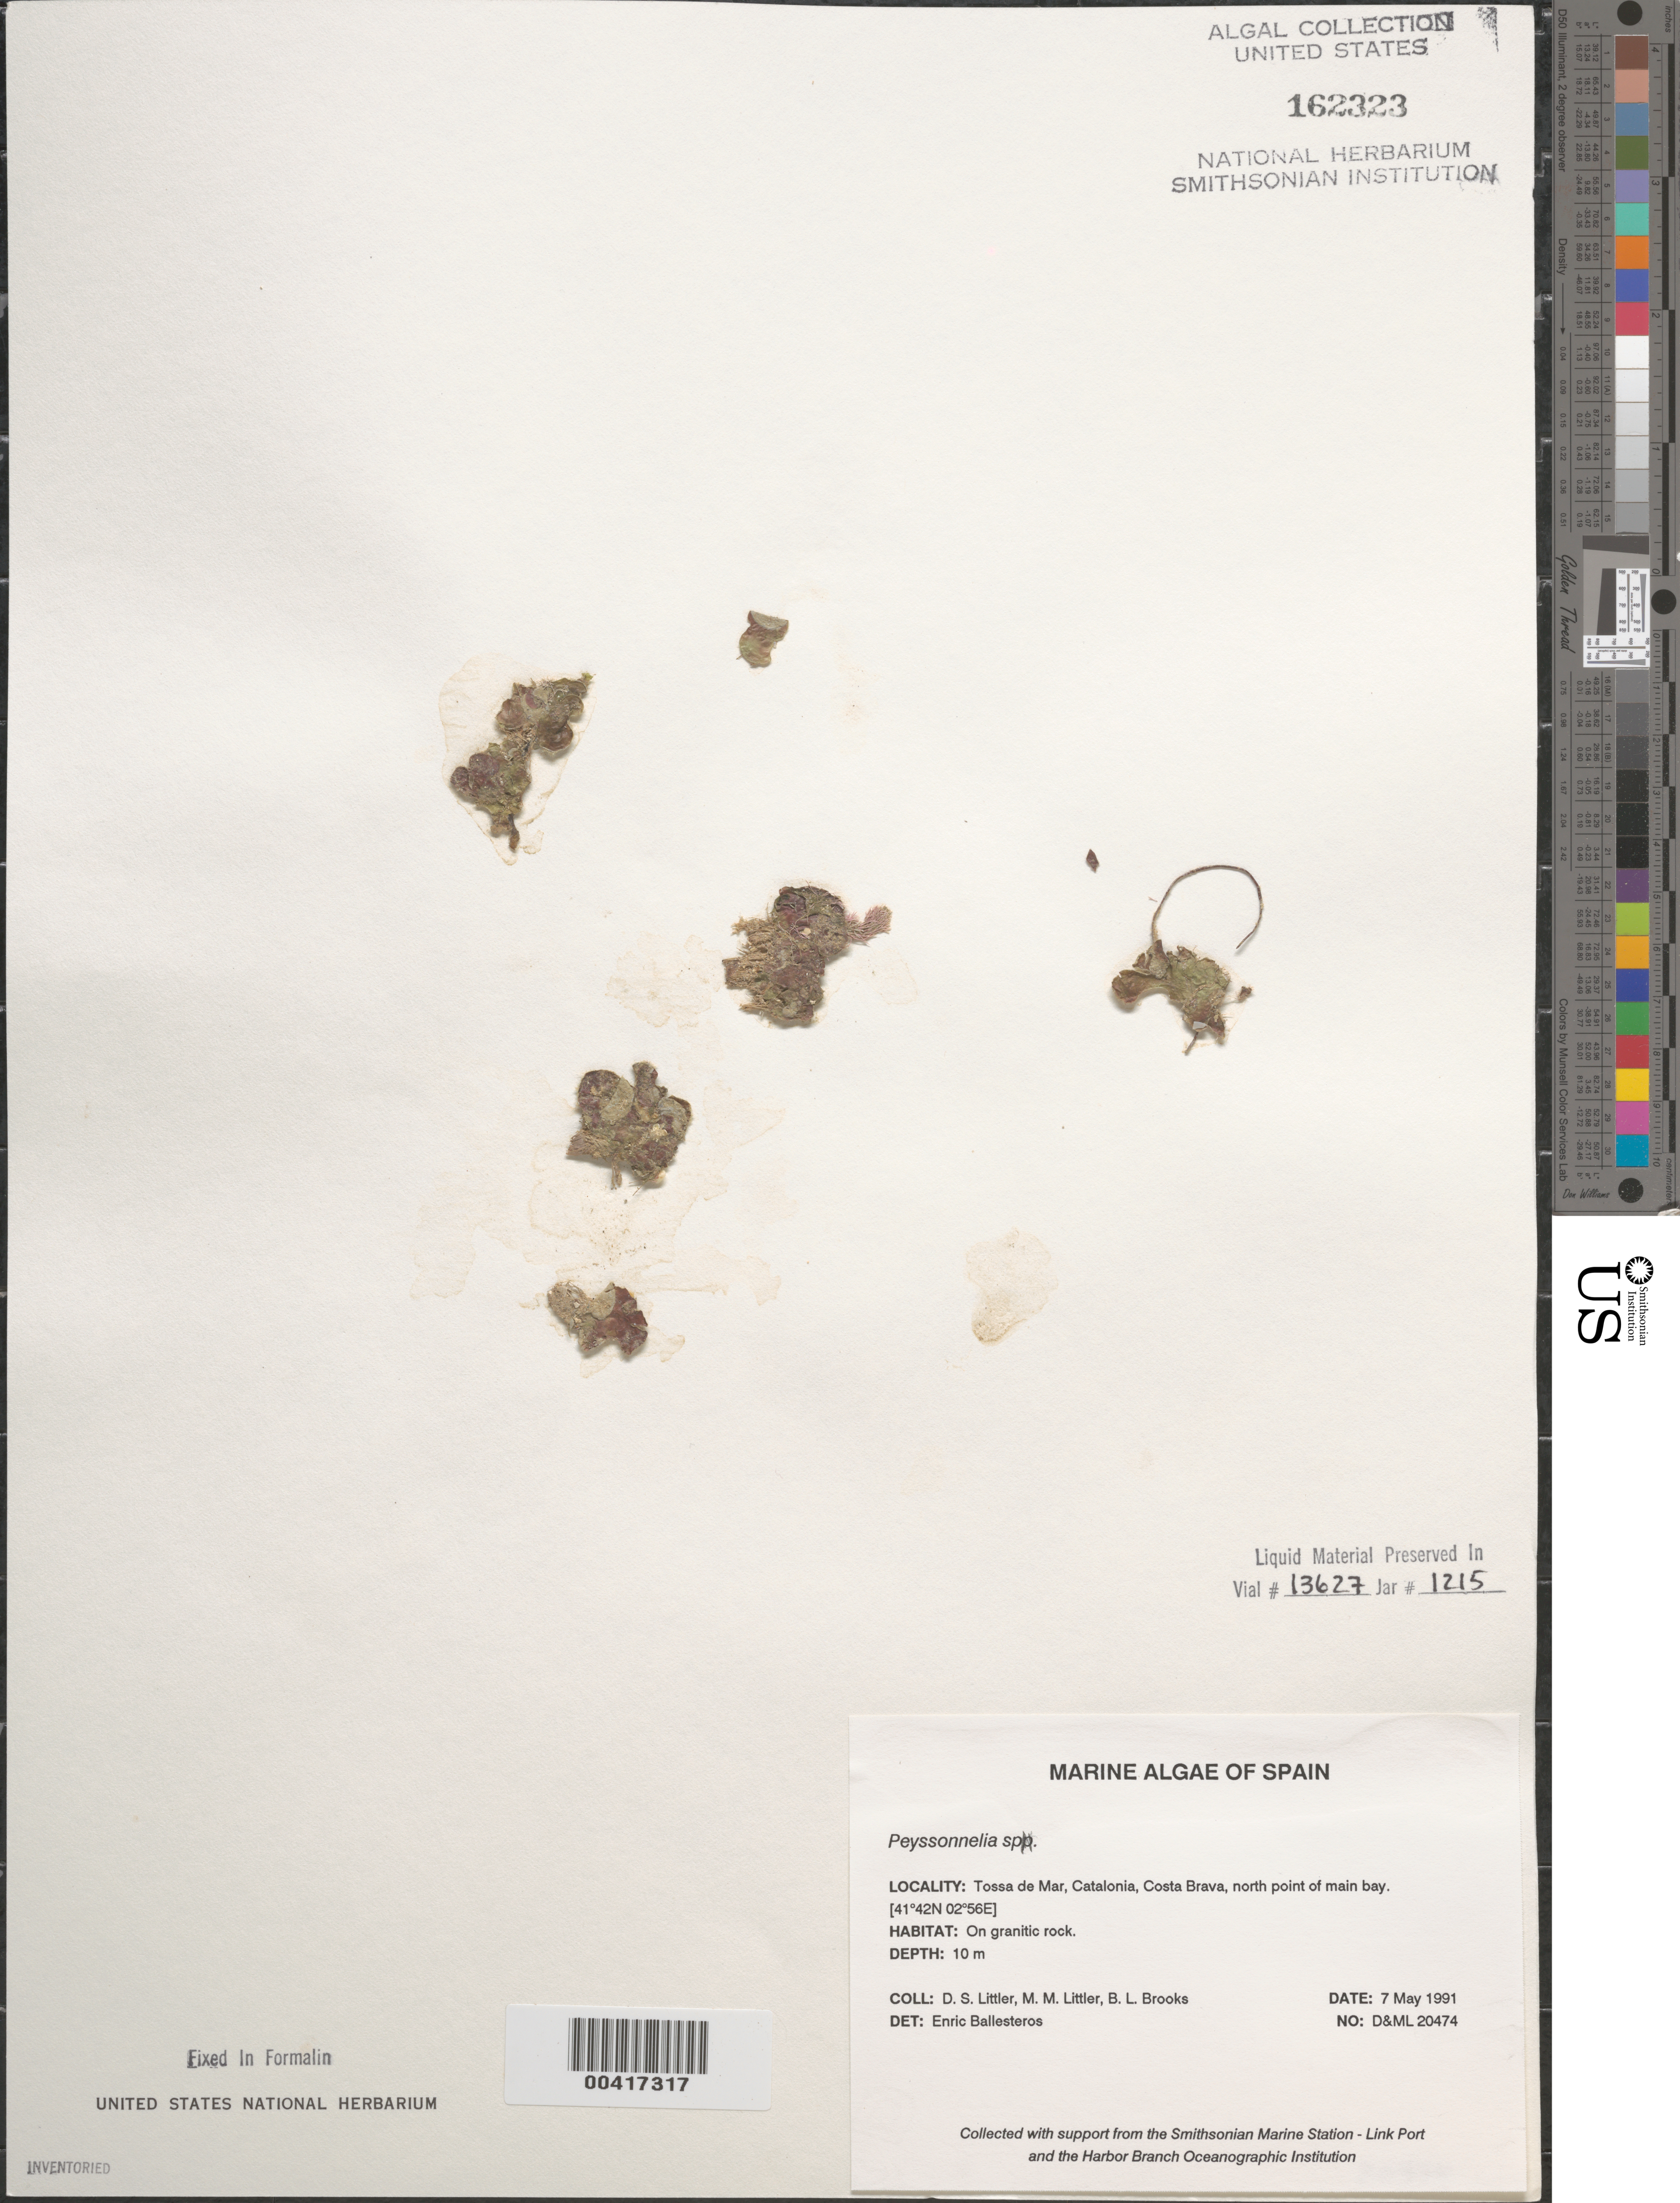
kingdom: Plantae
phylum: Rhodophyta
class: Florideophyceae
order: Peyssonneliales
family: Peyssonneliaceae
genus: Peyssonnelia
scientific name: Peyssonnelia sp.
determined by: Ballesteros, E.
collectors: D. S. Littler, M. M. Littler & B. Brooks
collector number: D&ML 20474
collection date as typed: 07 May 1991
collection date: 1991-05-07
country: Spain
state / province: Catalunya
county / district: Girona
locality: Tossa de mar, costa brava, catalonia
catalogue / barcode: US 162323